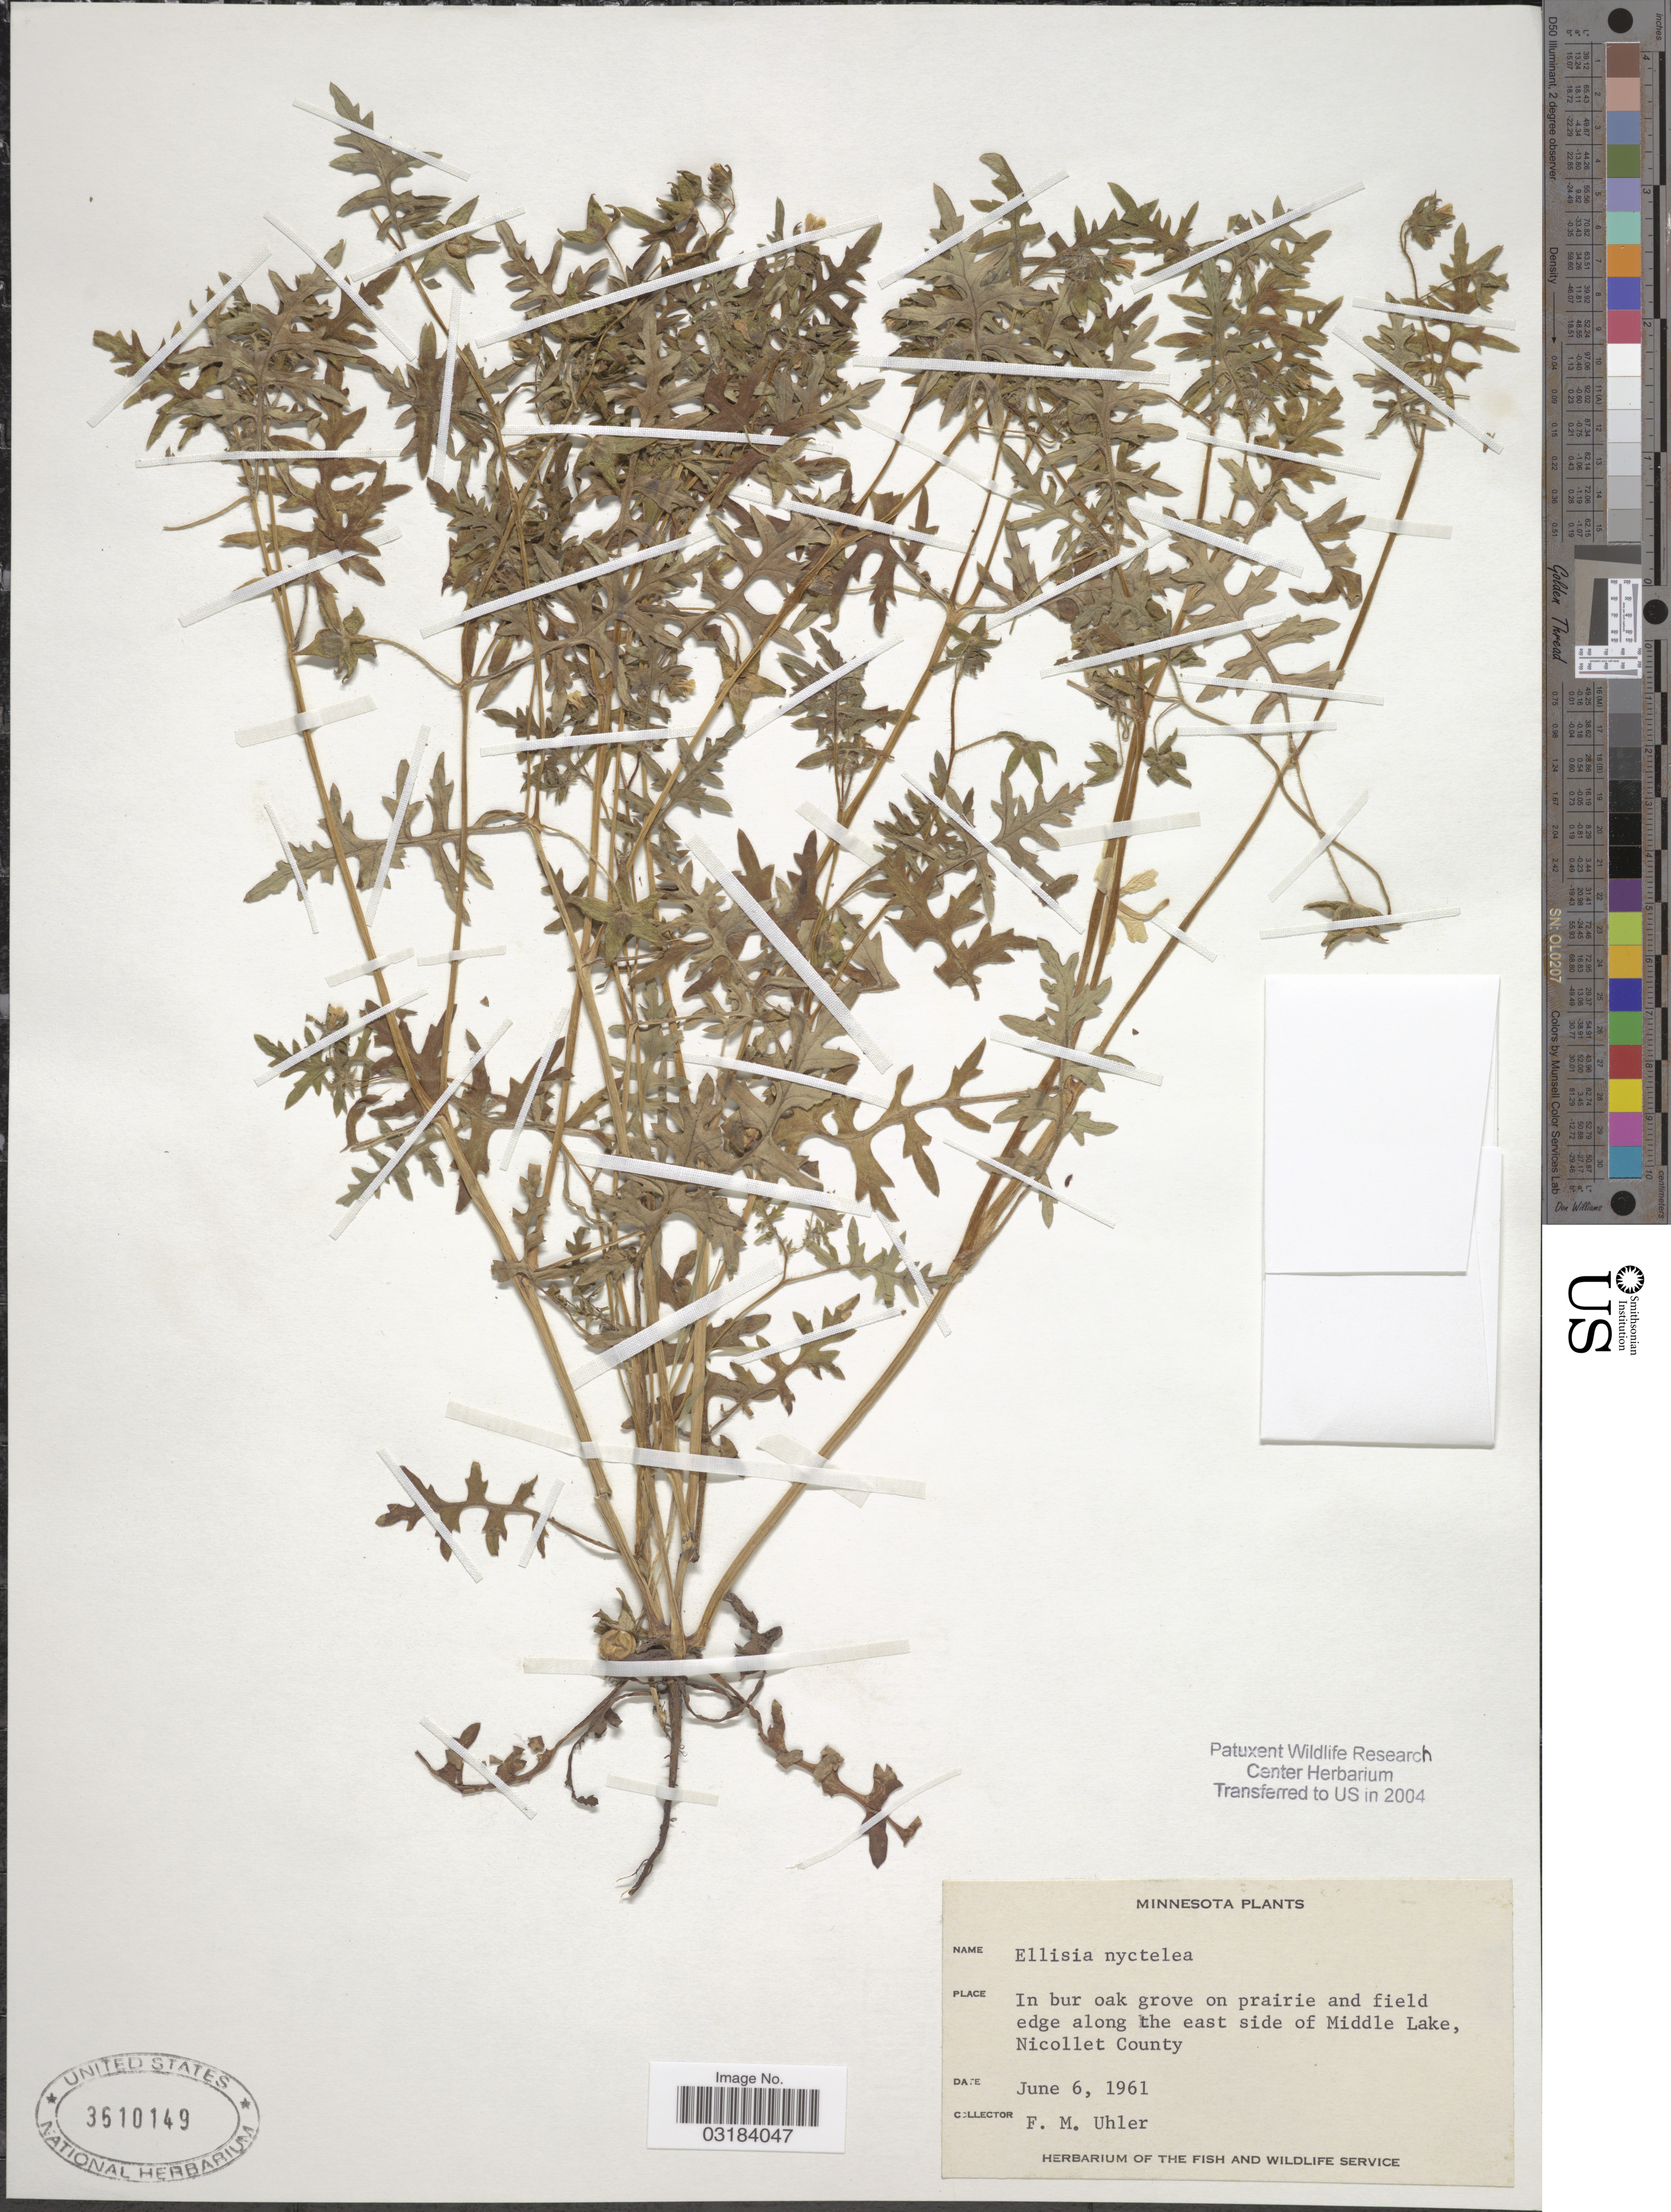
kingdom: Plantae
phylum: Tracheophyta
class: Magnoliopsida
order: Boraginales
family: Hydrophyllaceae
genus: Ellisia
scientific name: Ellisia nyctelea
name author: L.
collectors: F. M. Uhler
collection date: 1961-06-06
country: United States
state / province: Minnesota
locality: In bur oak grove on prairie and field edge along the east side of Middle Lake, Nicollet County.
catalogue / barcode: US 3610149